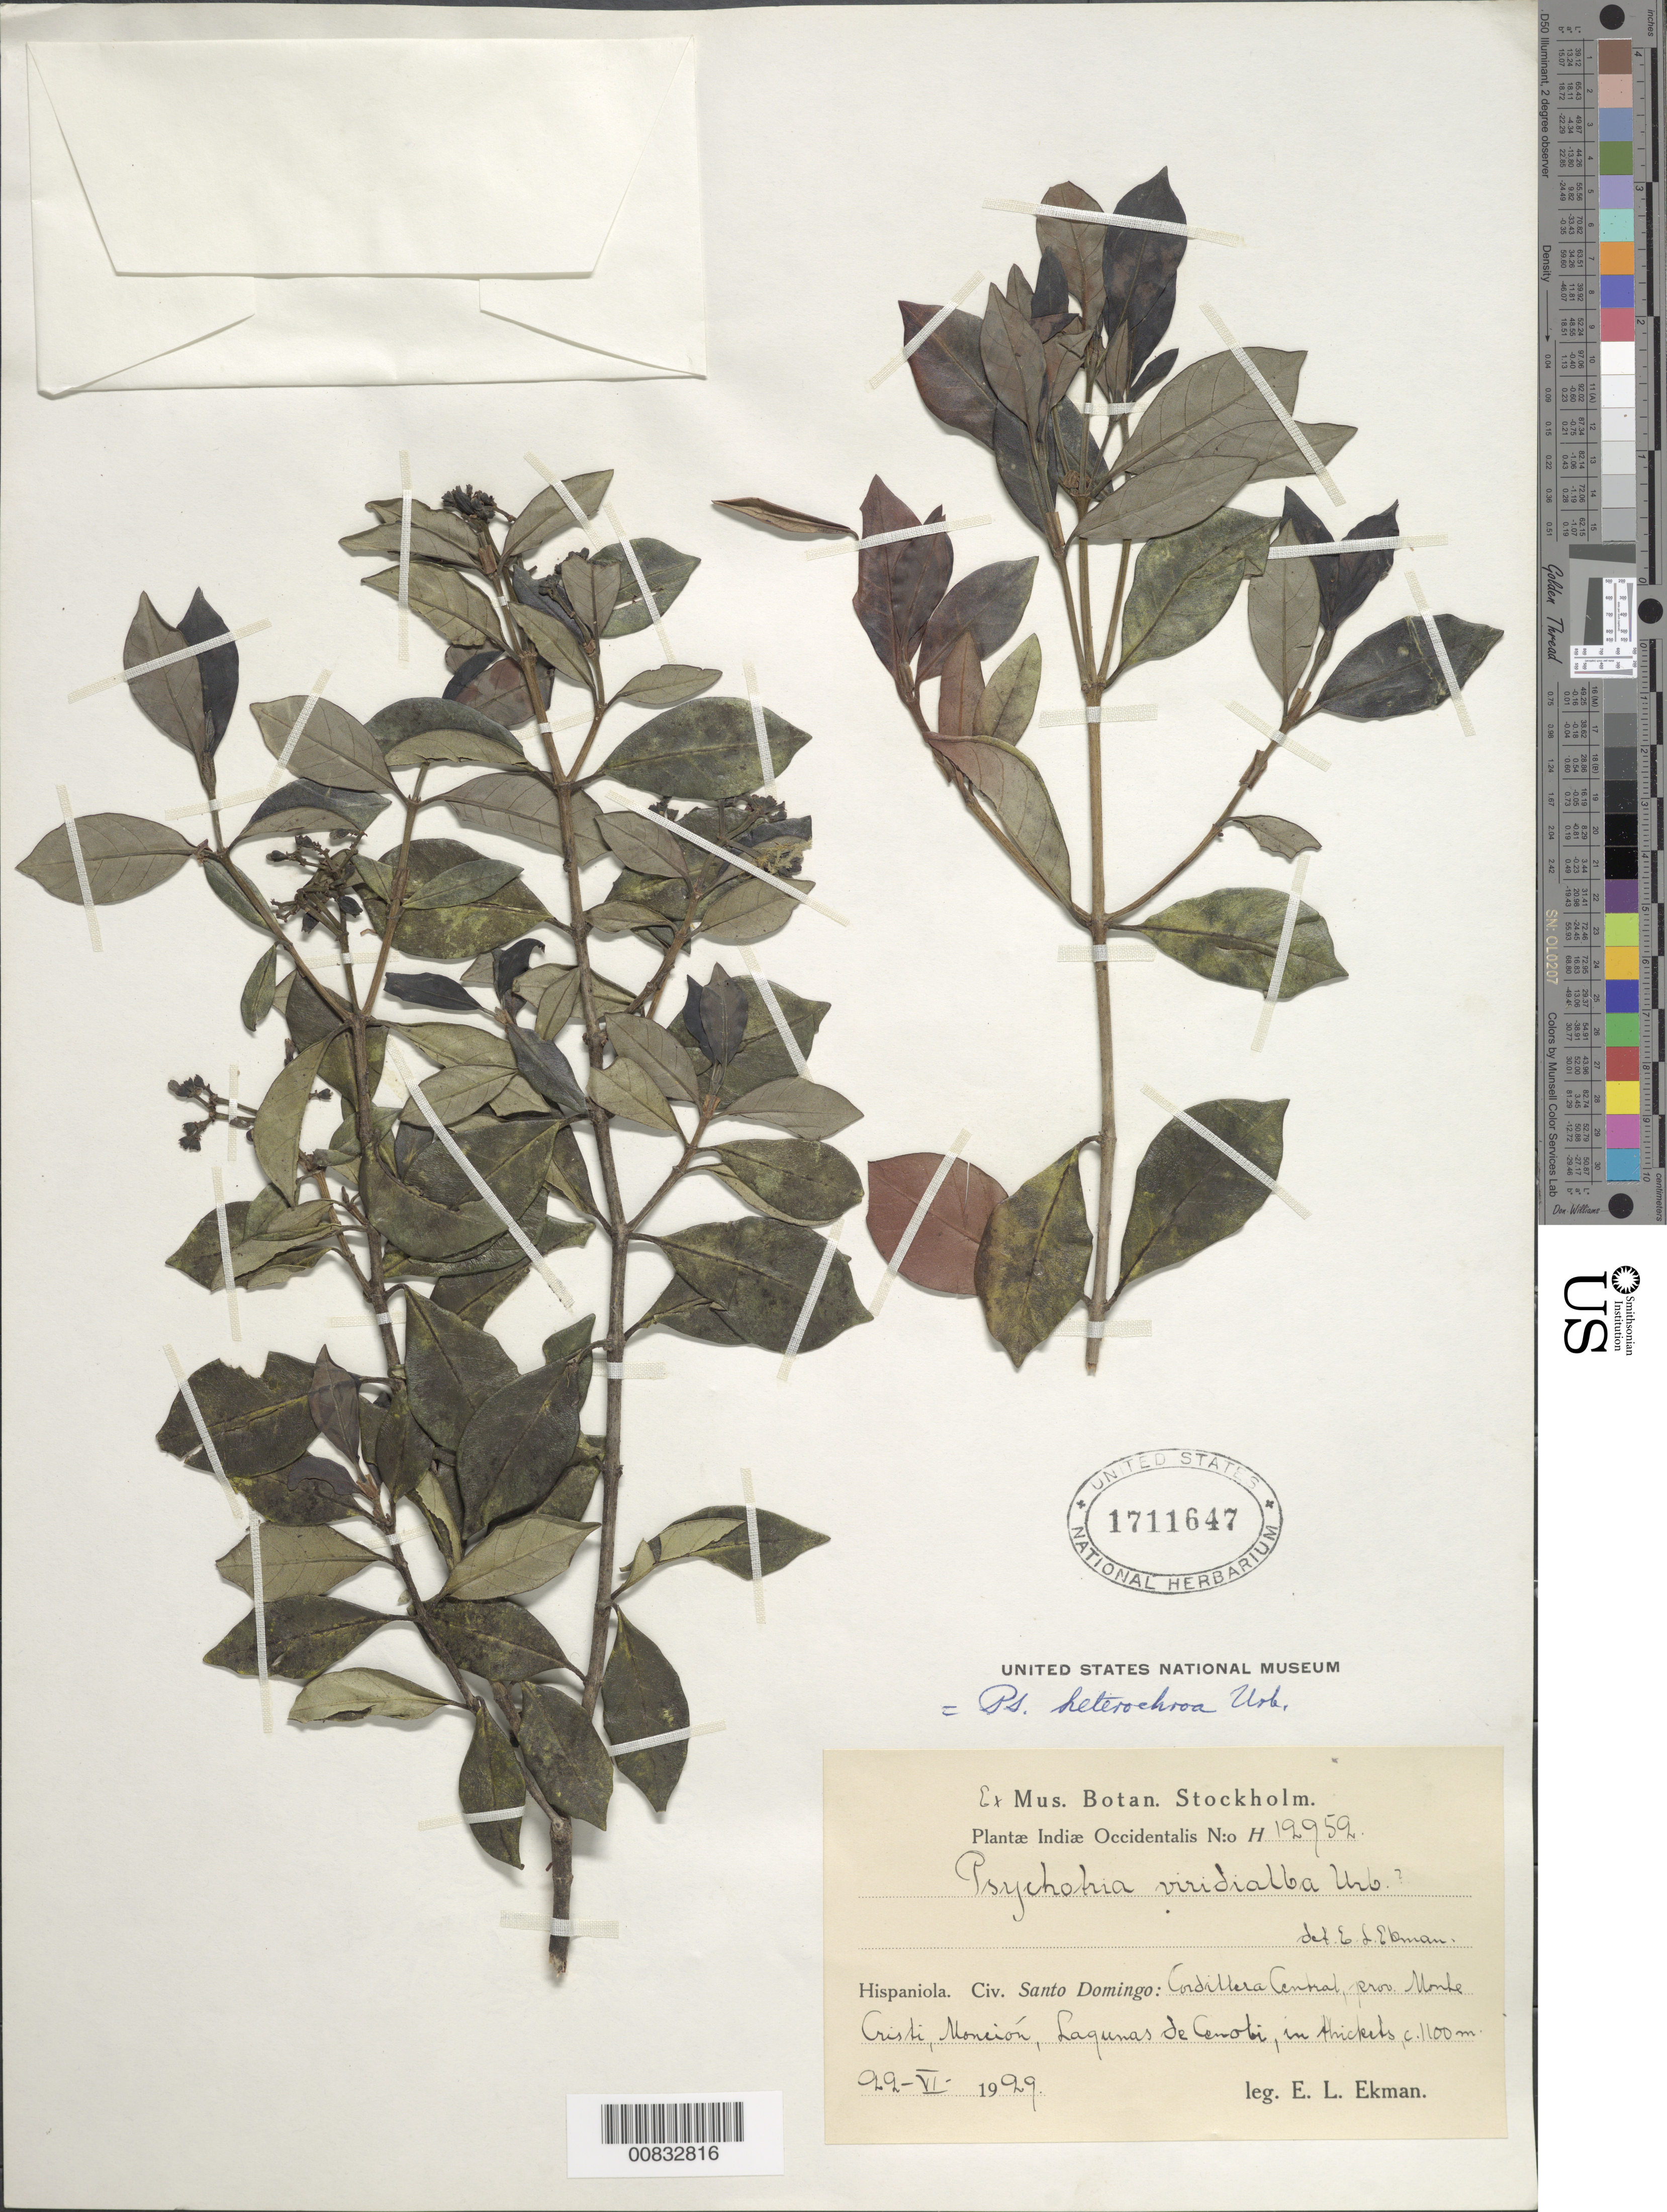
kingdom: Plantae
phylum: Tracheophyta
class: Magnoliopsida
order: Gentianales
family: Rubiaceae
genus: Psychotria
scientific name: Psychotria viridialba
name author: Urb.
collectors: E. L. Ekman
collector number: H 12952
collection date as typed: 22 Jun 1929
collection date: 1929-06-22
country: Dominican Republic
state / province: Monte Cristi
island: Hispaniola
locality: Cordillera Central, Monción, Lagunas de Cenobi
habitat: In thickets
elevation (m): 1100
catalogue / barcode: US 1711647